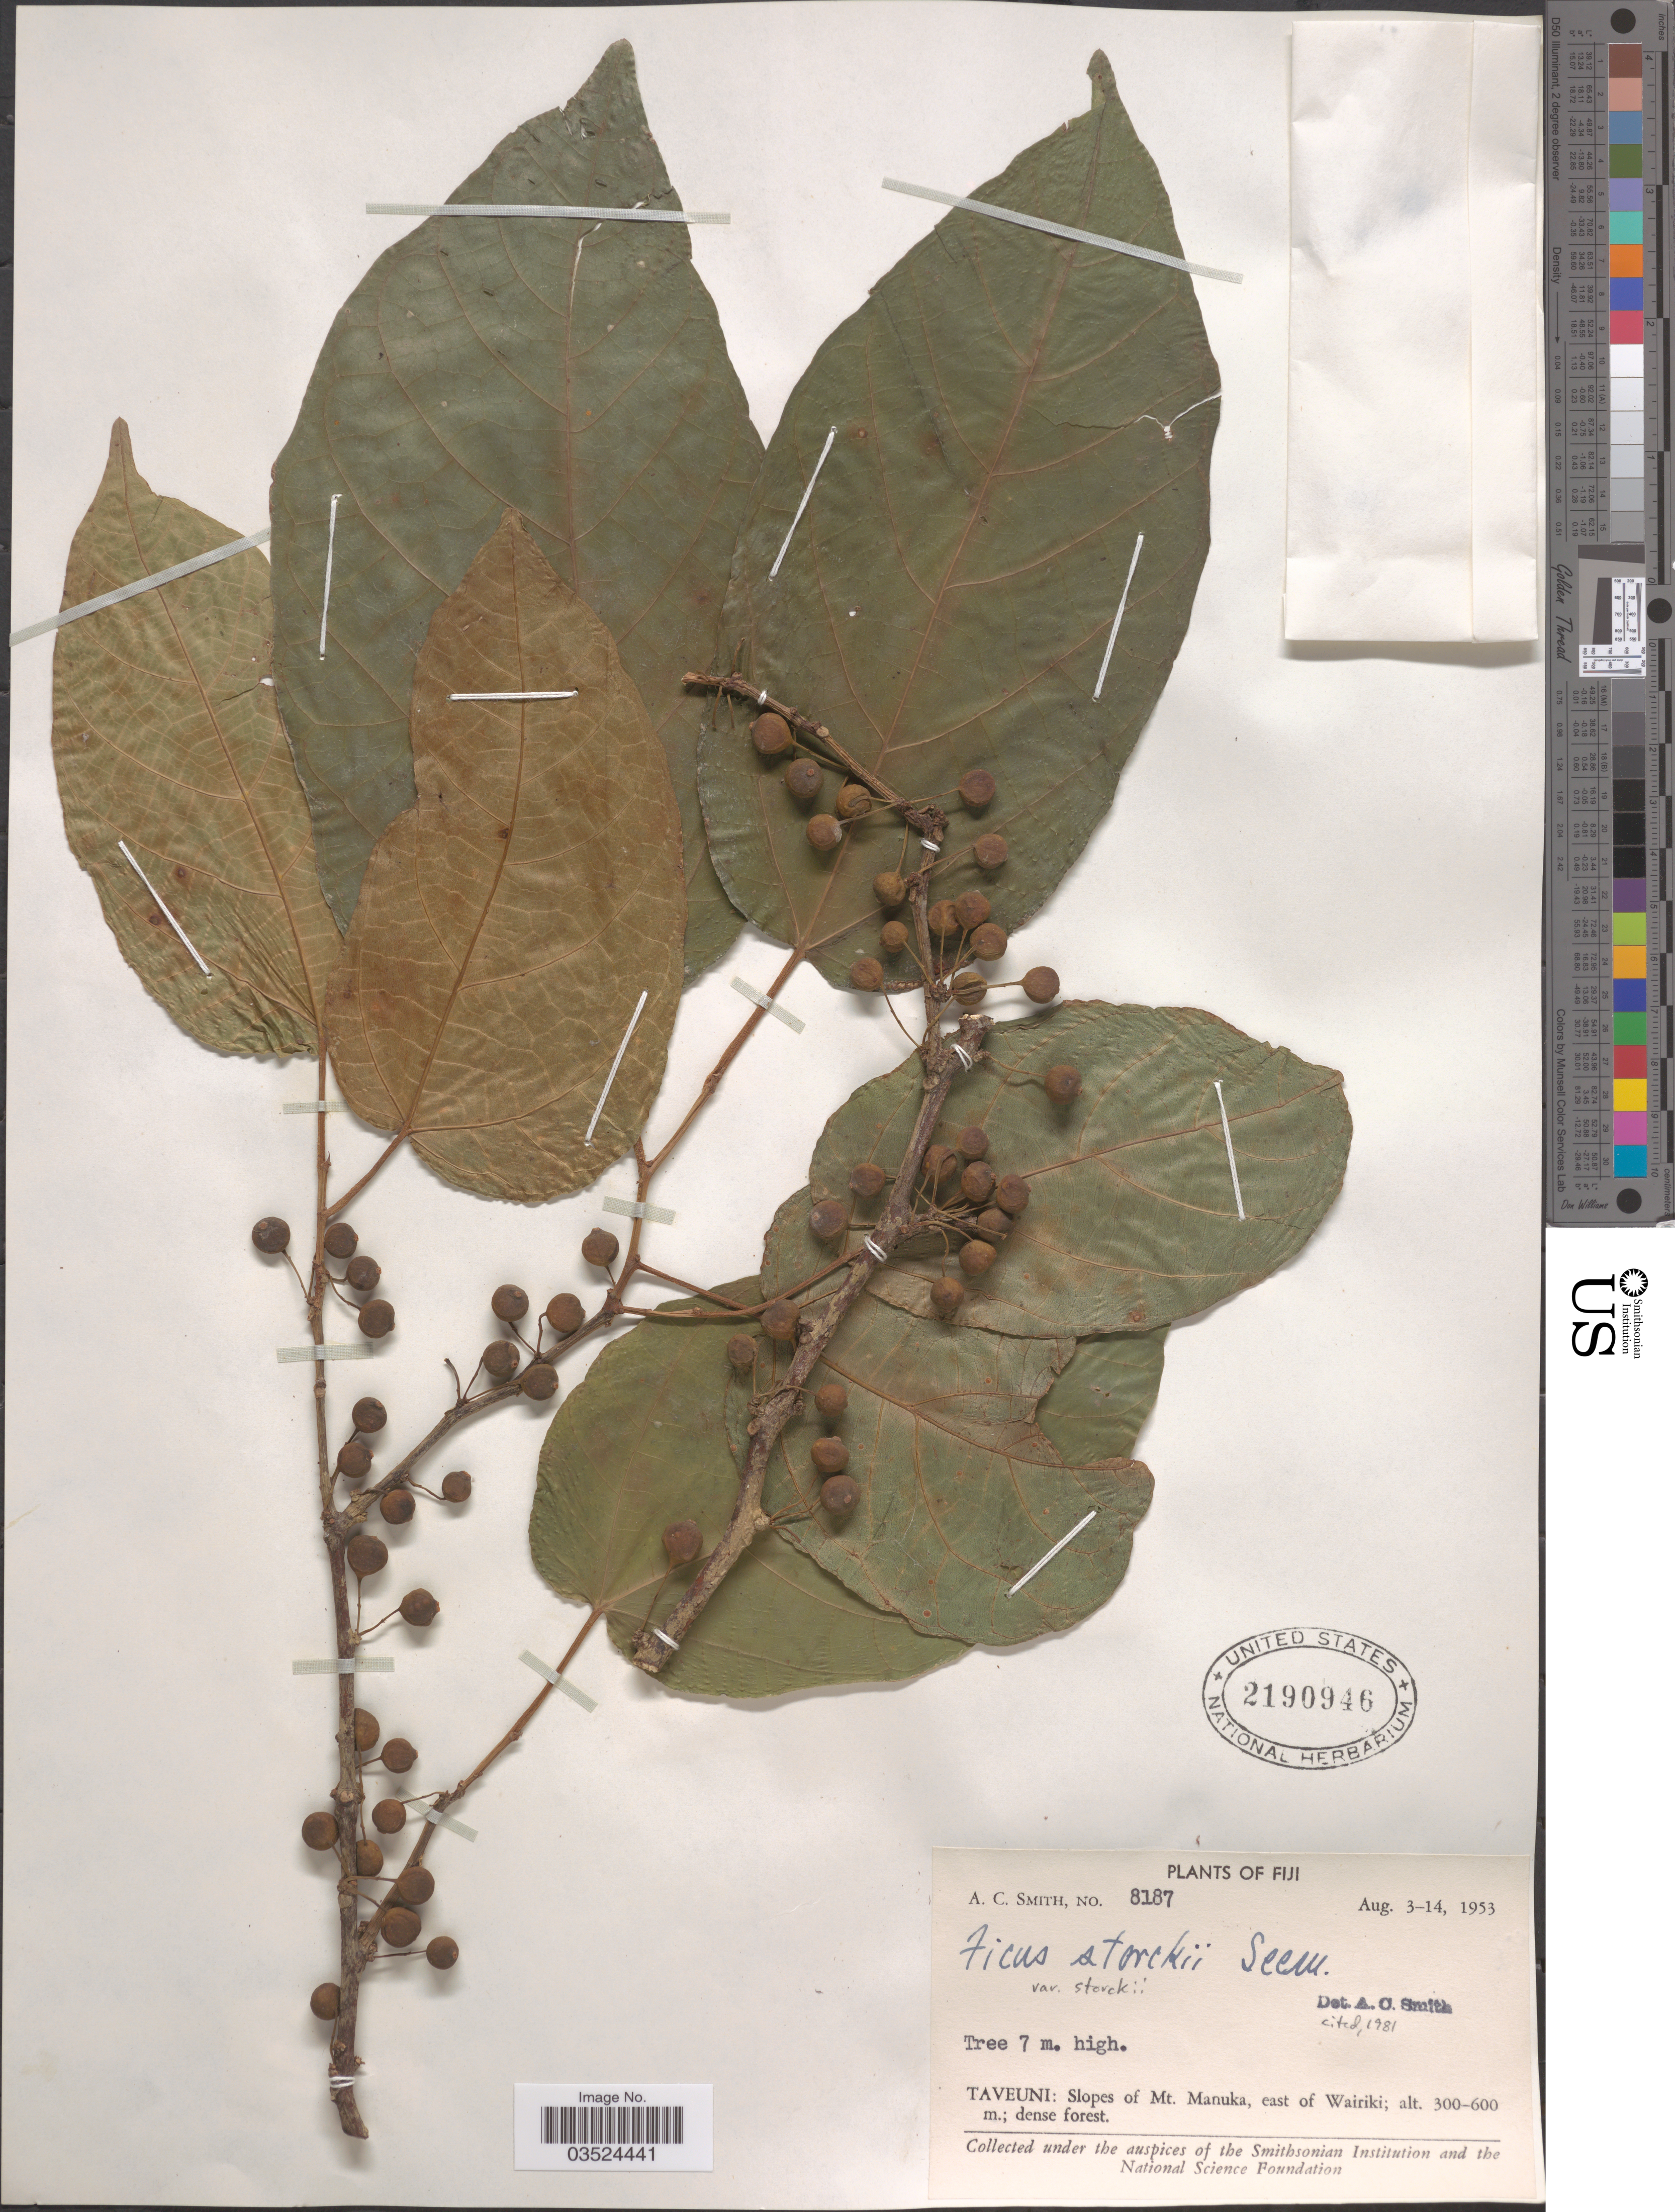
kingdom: Plantae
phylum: Tracheophyta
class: Magnoliopsida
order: Rosales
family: Moraceae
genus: Ficus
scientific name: Ficus storckii var. storckii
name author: Seem.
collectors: A. C. Smith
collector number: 8187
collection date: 1953-08-03/1953-08-14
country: Fiji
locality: Taveuni: Slopes of Mt. Manuka, east of Wairiki.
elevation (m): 300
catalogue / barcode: US 2190946